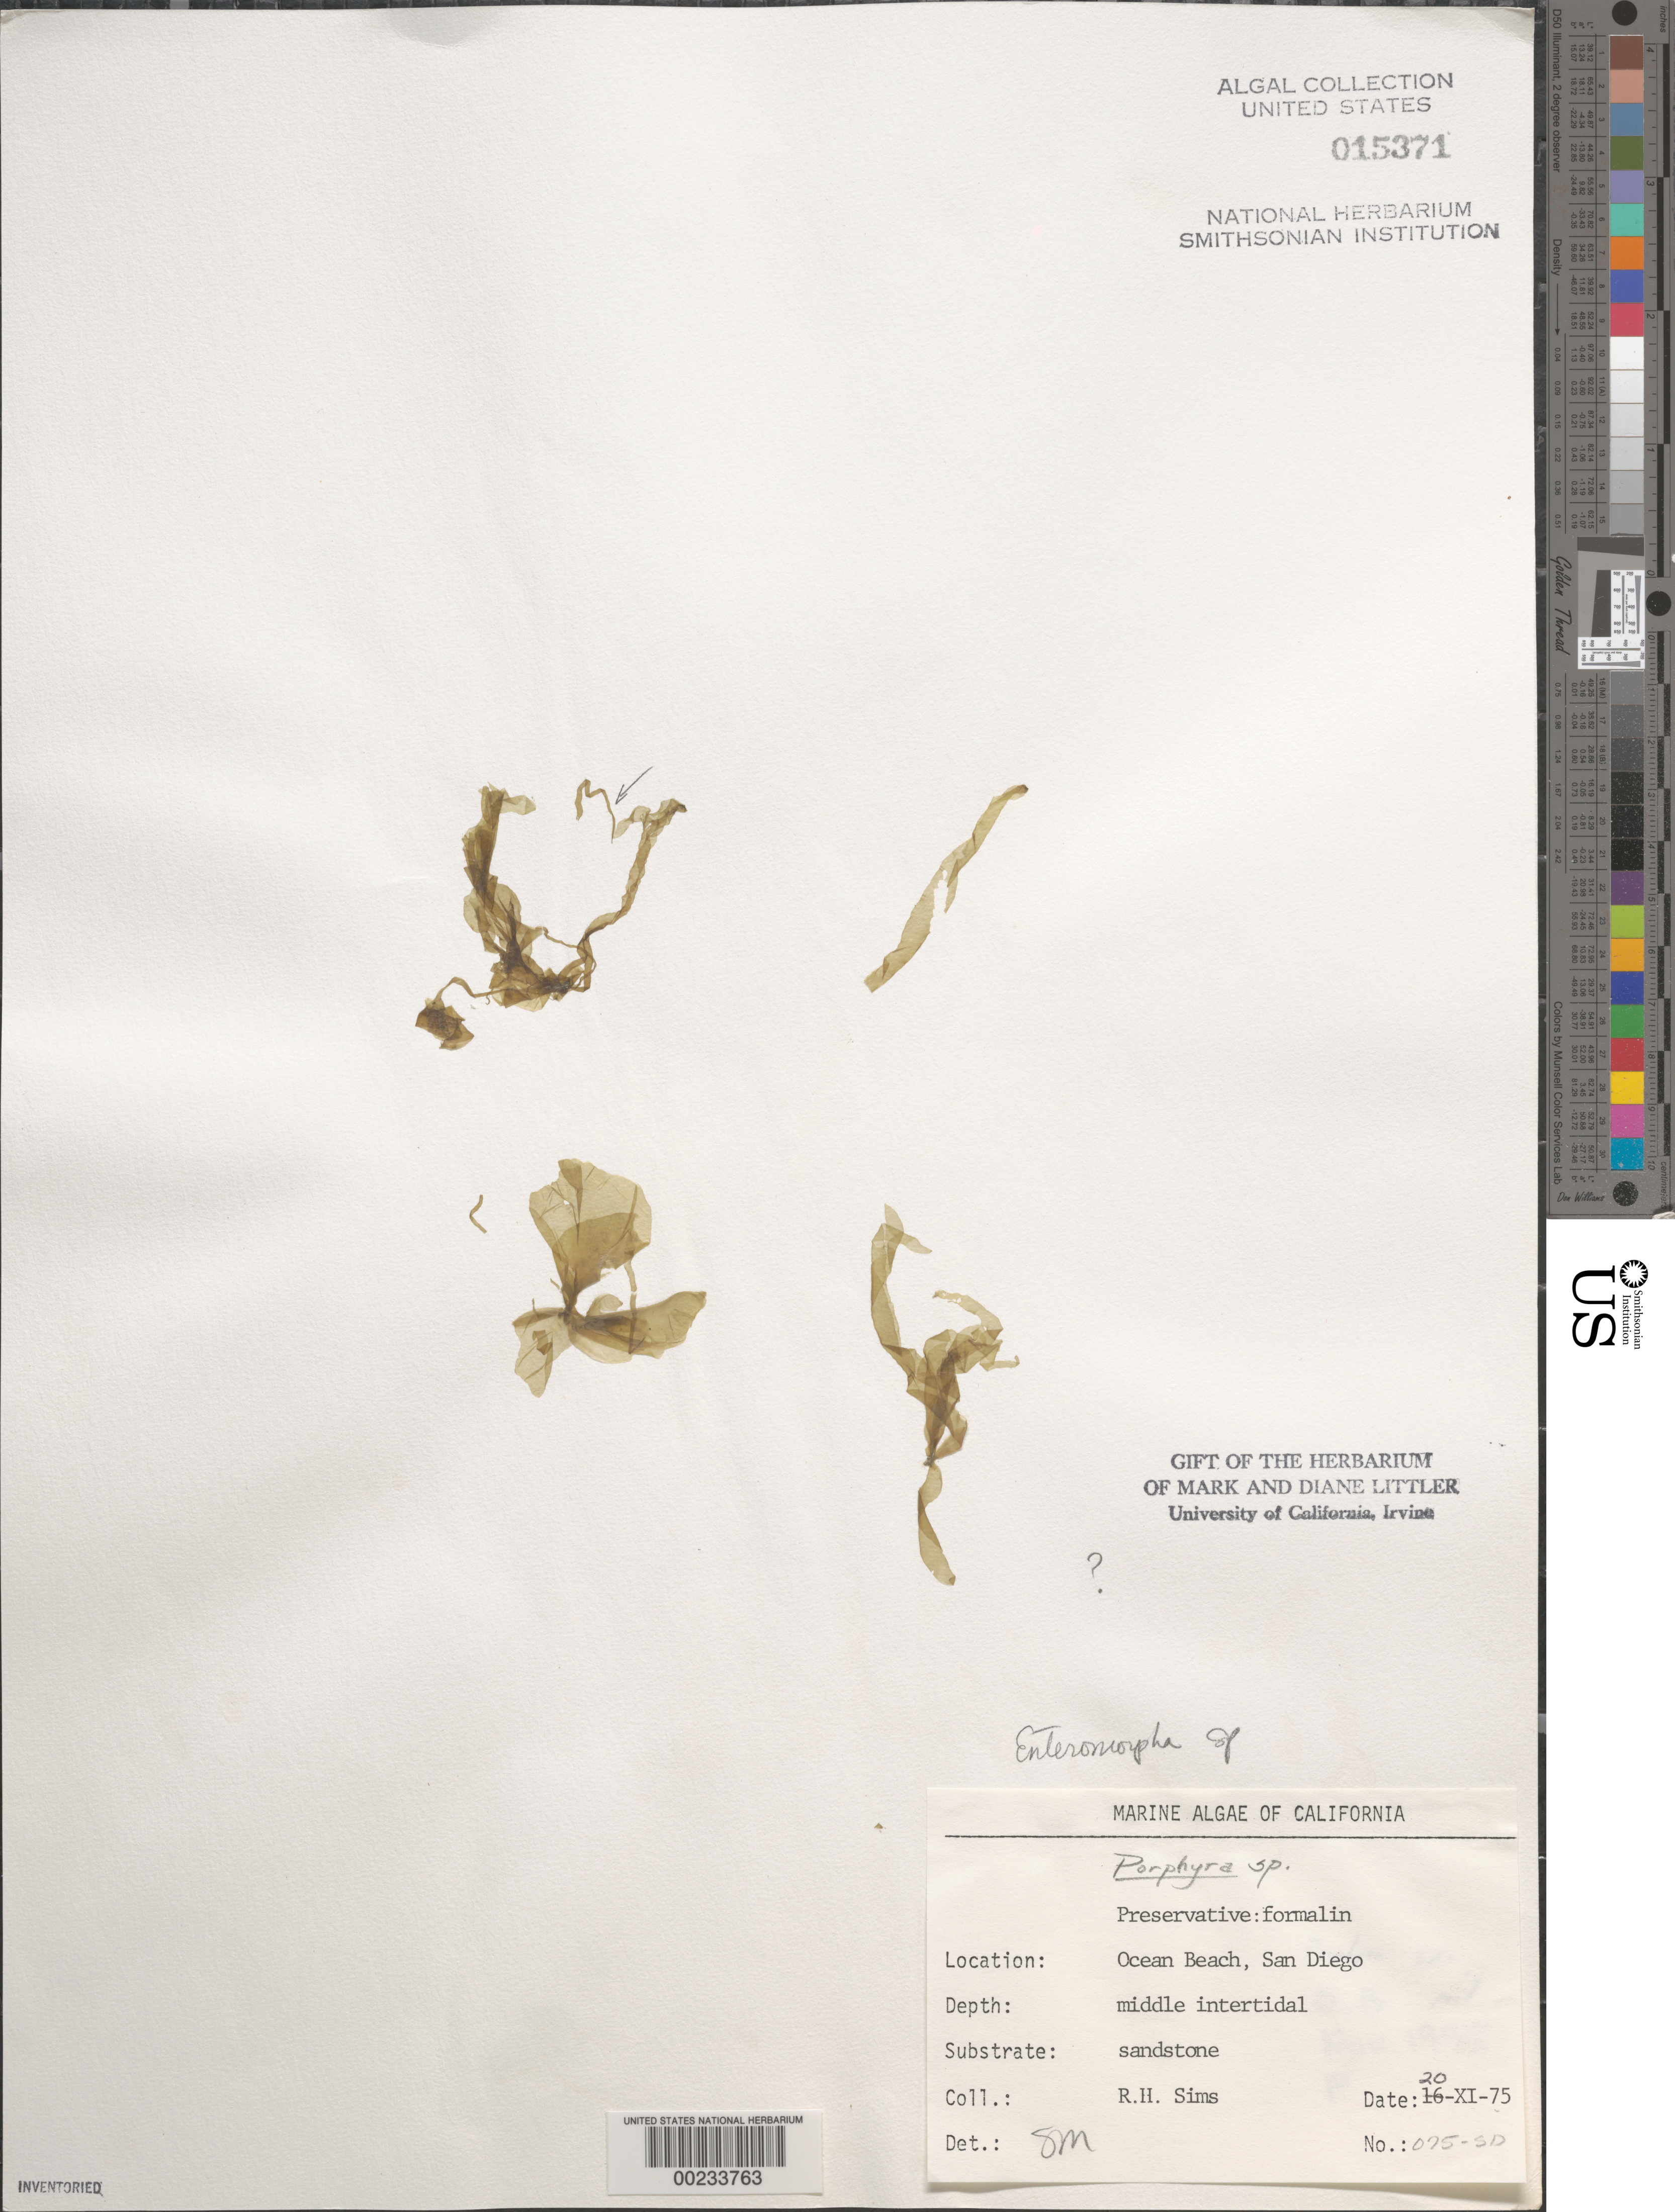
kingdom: Plantae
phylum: Chlorophyta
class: Ulvophyceae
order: Ulvales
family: Ulvaceae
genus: Ulva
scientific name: Ulva sp.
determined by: Algae name updating Project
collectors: R. H. Sims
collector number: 075-SD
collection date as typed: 20 Nov 1975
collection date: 1975-11-20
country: United States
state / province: California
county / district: San Diego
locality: Ocean Beach, end of Del Monte Street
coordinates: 32 44'35"N, 117 15'15"W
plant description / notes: BLM-SOCALBIGHT Rocky Intertidal Survey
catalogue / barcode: US 15371